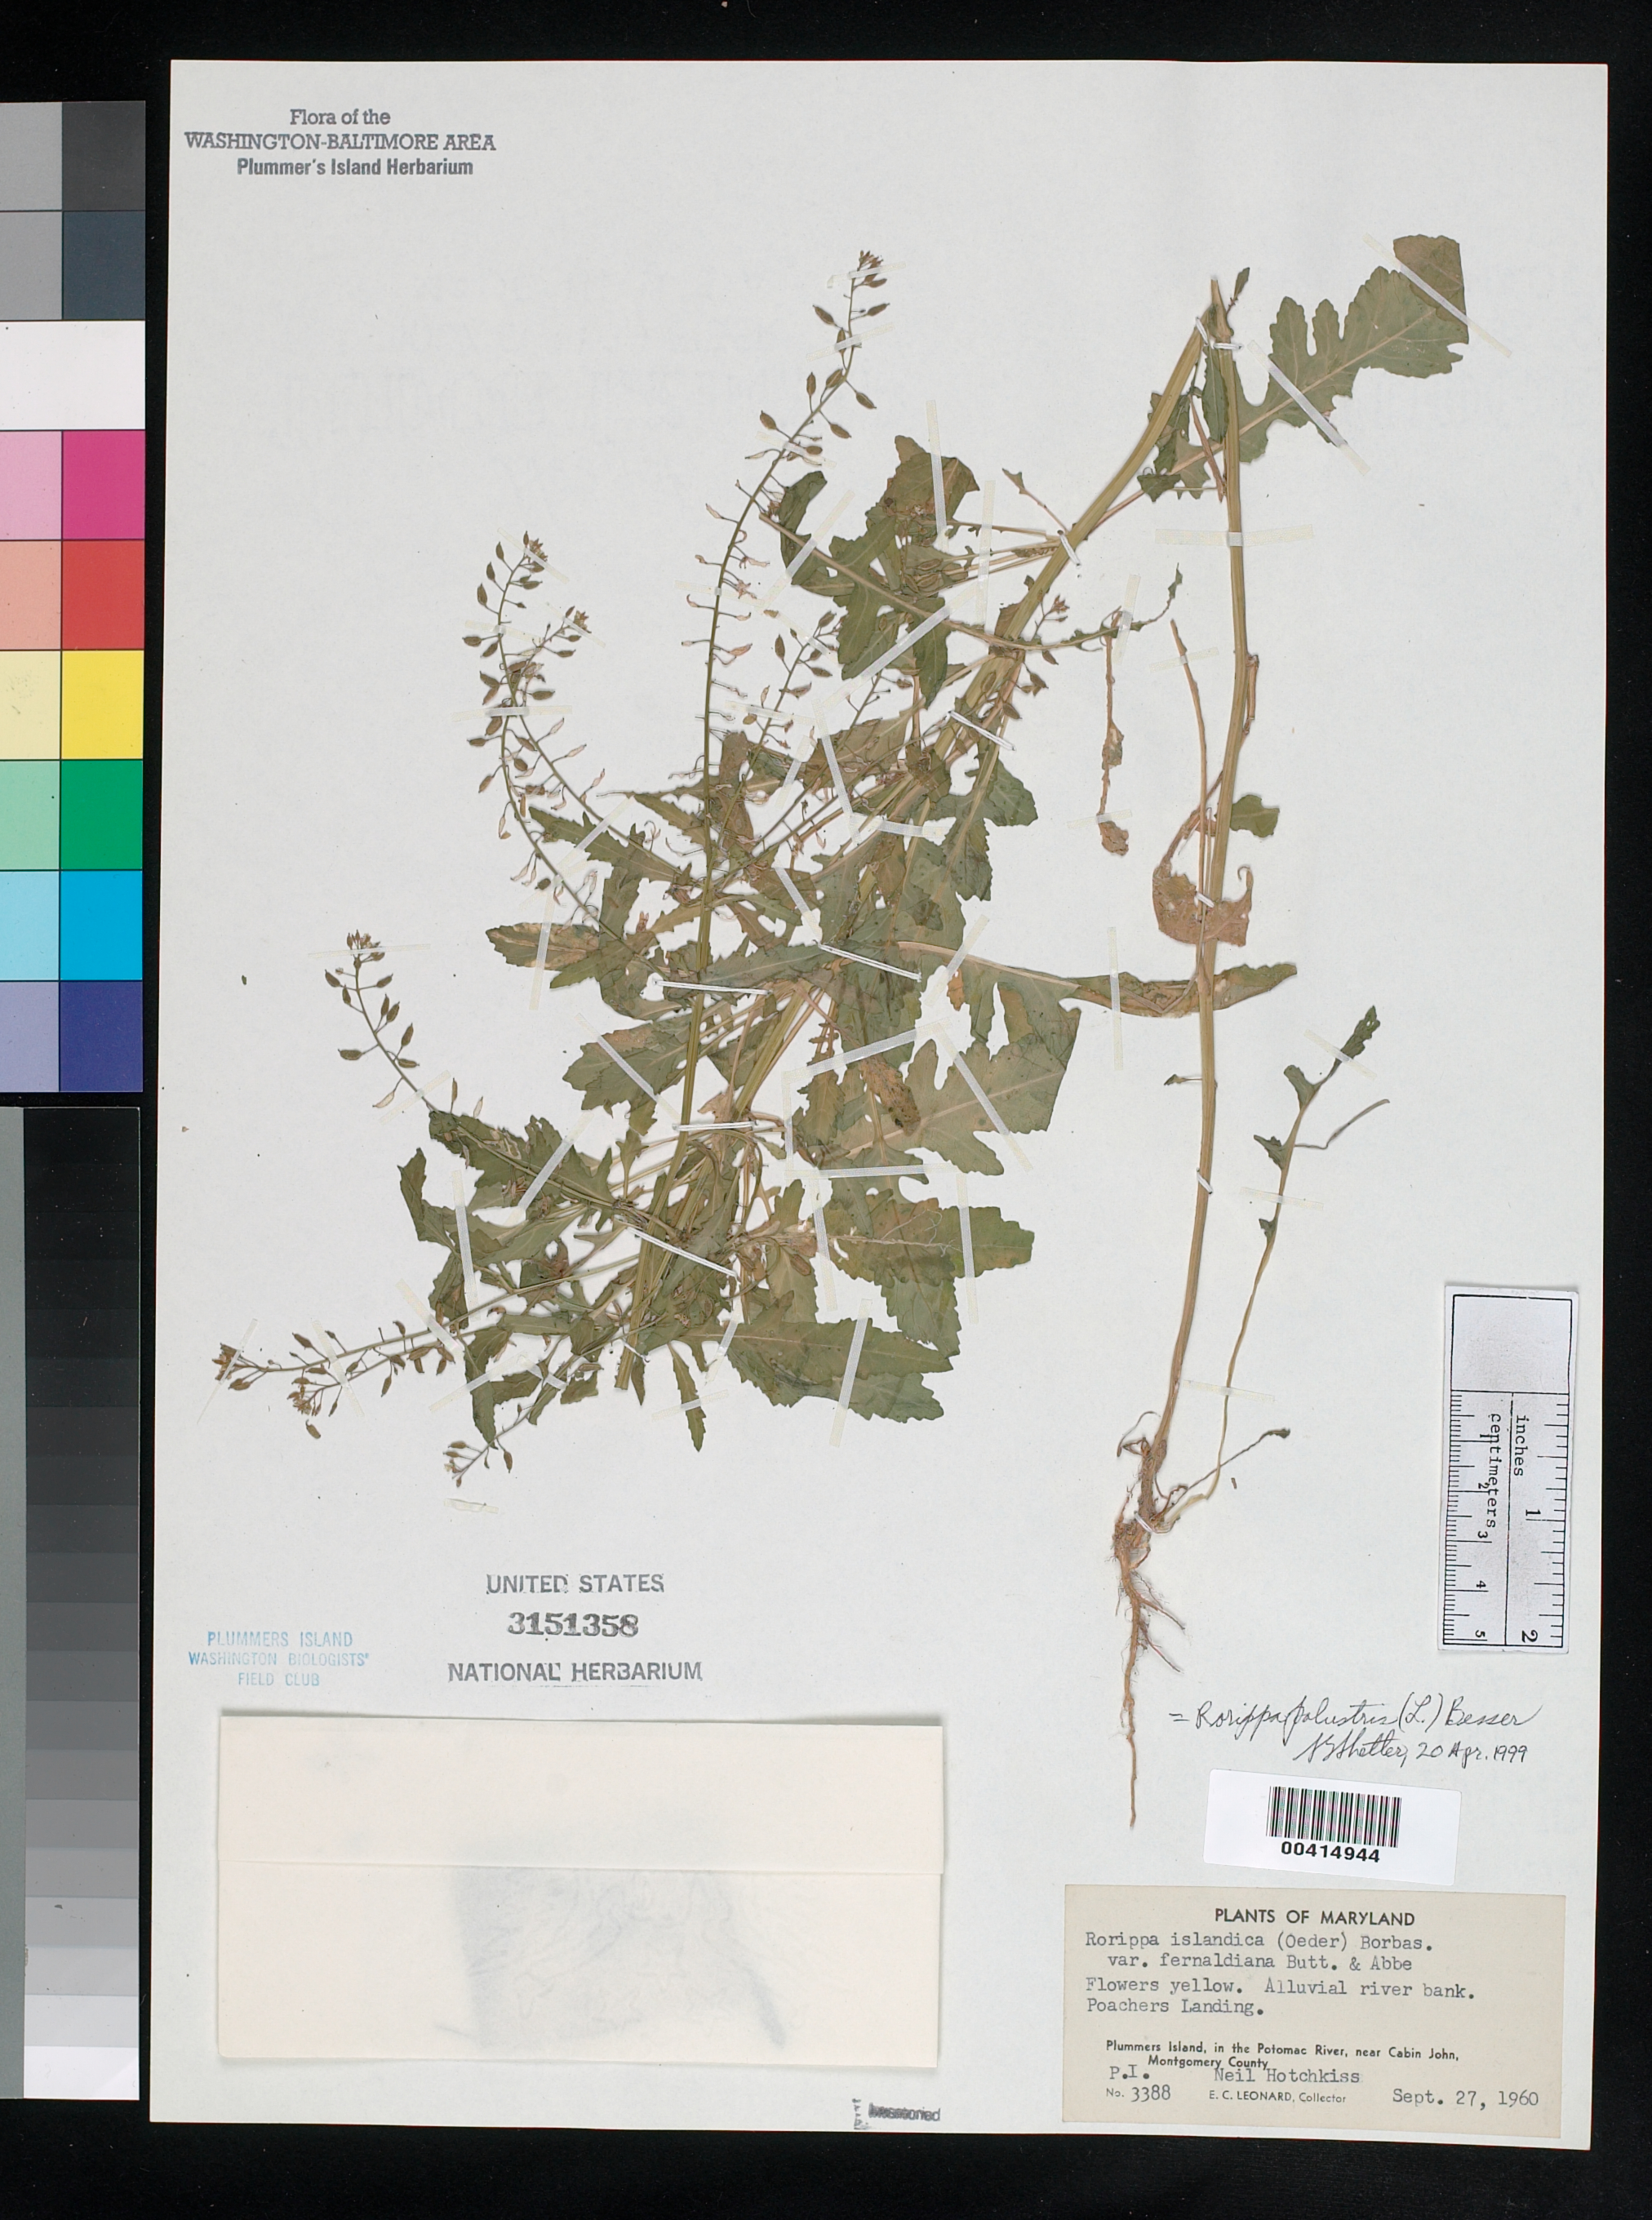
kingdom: Plantae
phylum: Tracheophyta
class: Magnoliopsida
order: Brassicales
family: Brassicaceae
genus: Rorippa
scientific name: Rorippa palustris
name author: (L.) Besser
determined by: Shetler, Stanwyn G., (US), NMNH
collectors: E. C. Leonard & N. Hotchkiss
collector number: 3388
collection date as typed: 27 Sep 1960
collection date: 1960-09-27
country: United States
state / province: Maryland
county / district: Montgomery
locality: sandy bank of Poachers Landing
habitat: Alluvial river bank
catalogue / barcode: US 3151358